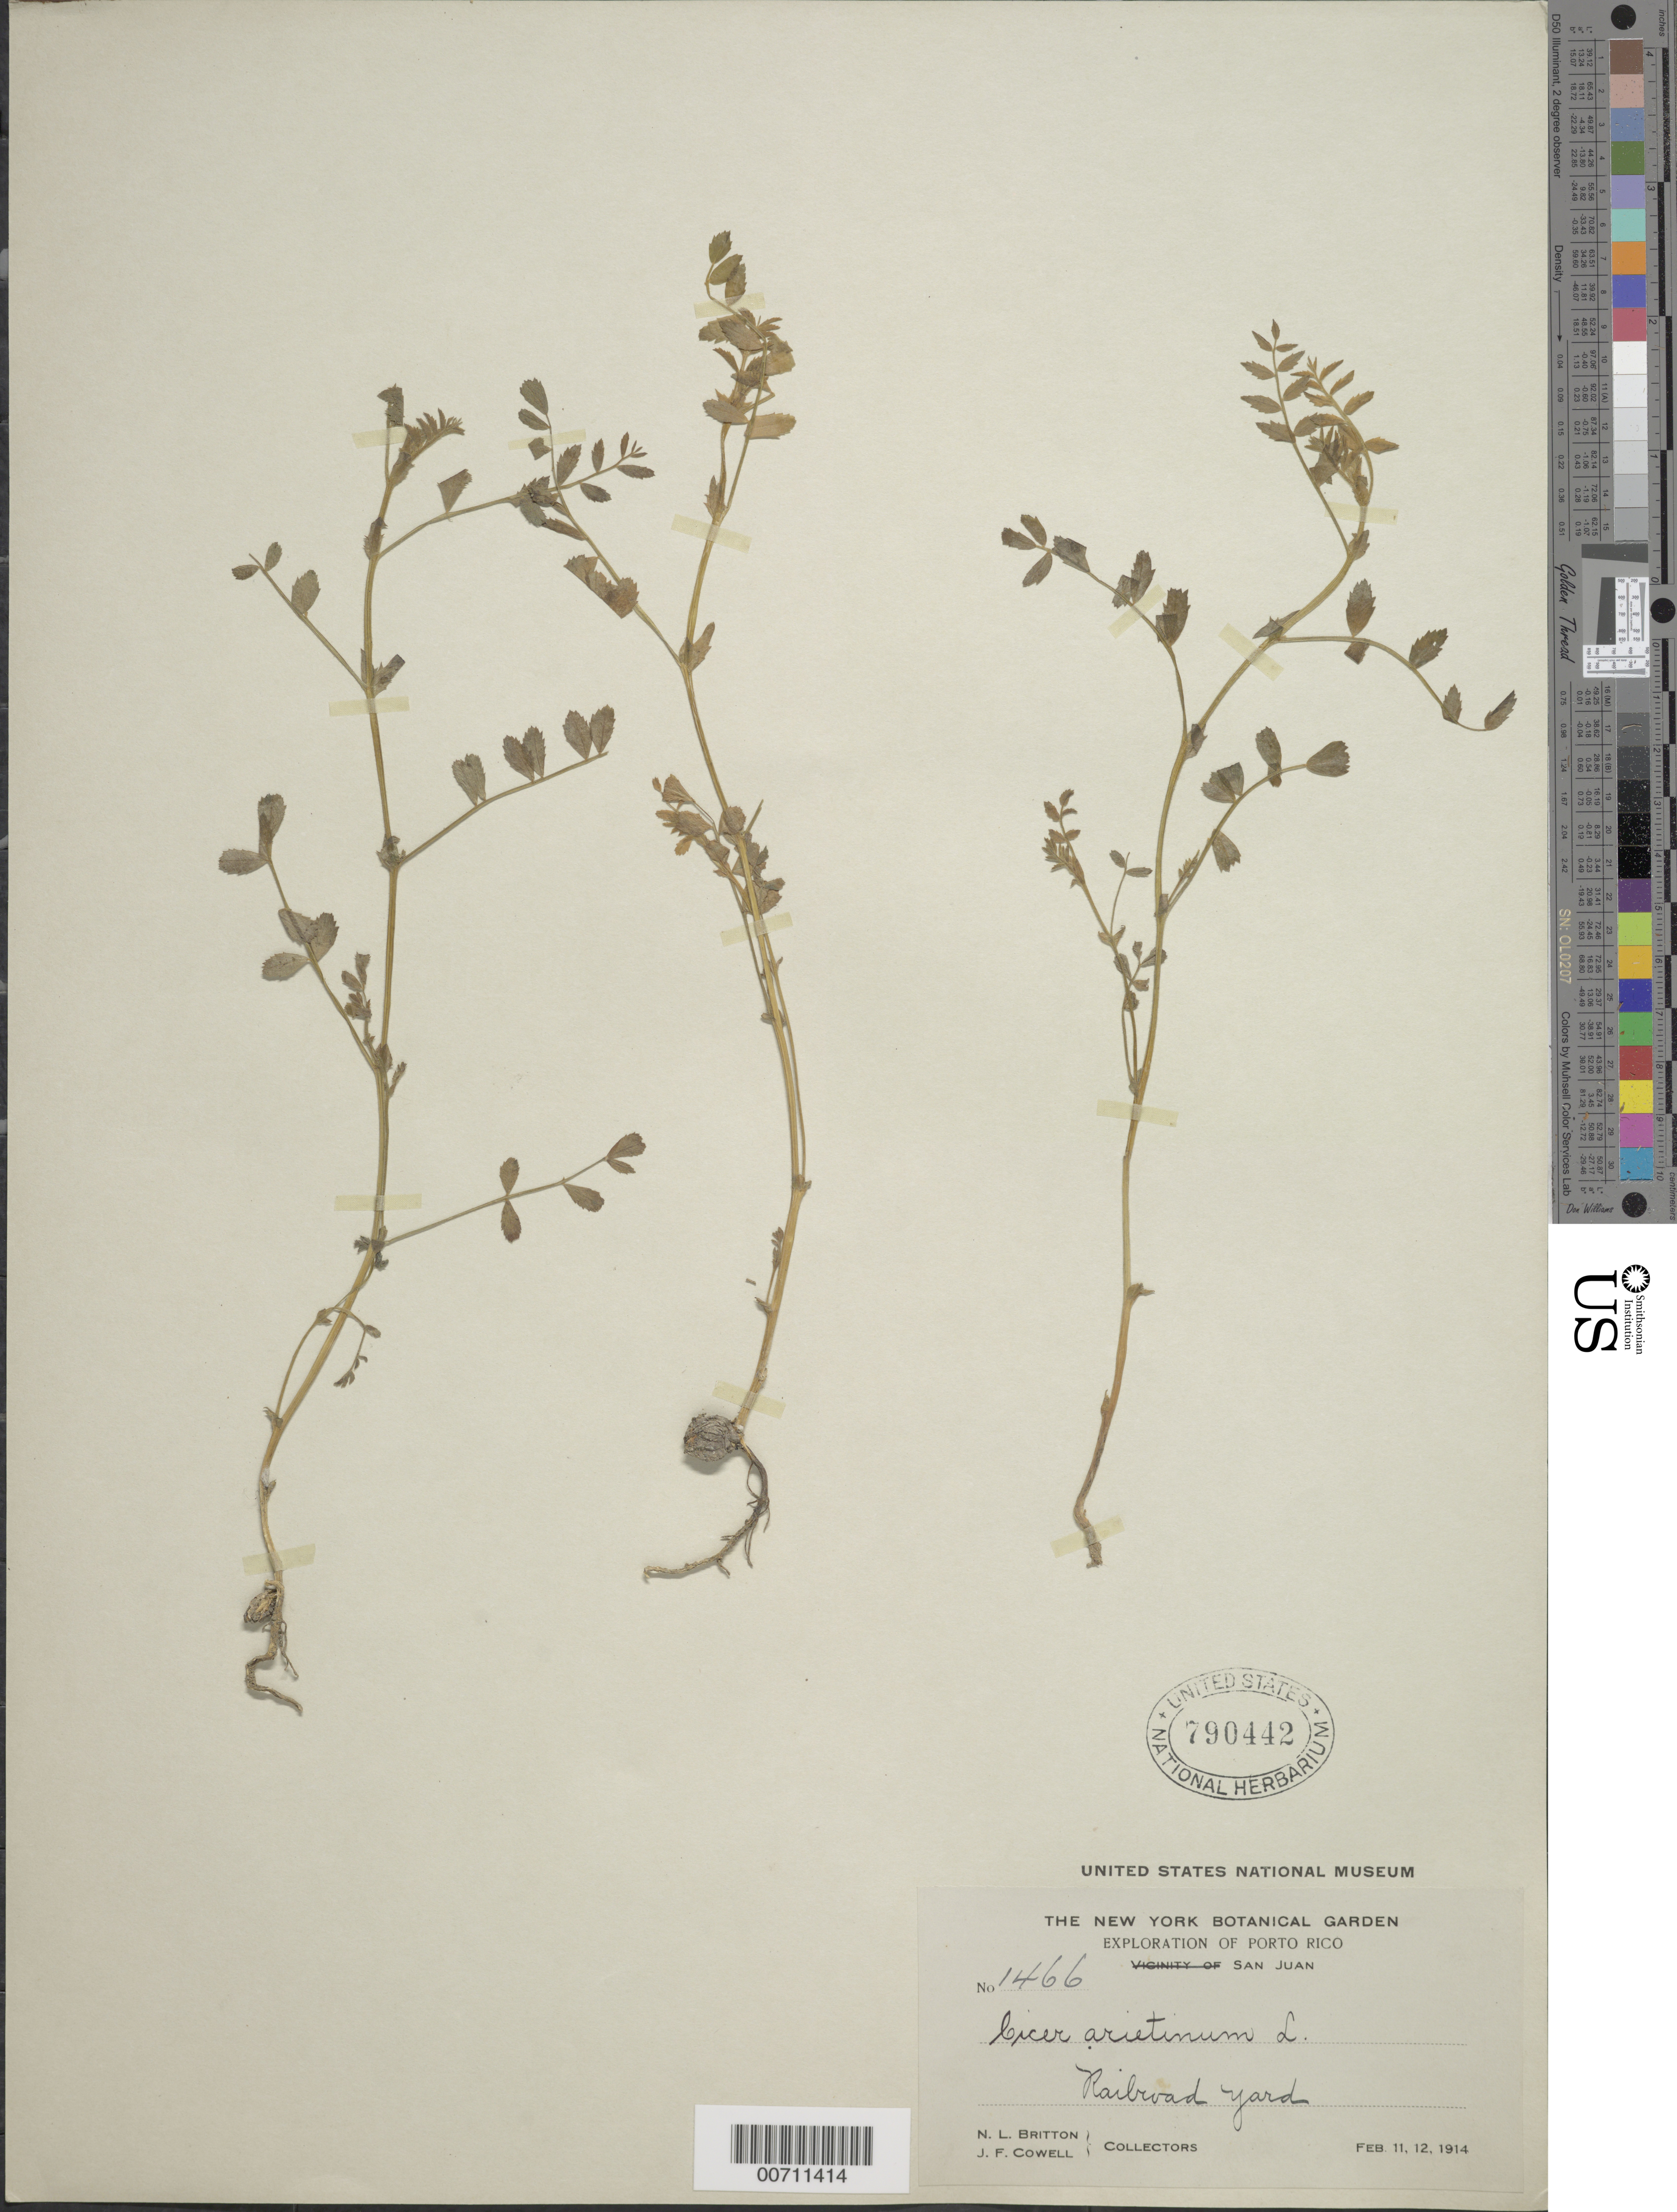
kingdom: Plantae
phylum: Tracheophyta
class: Magnoliopsida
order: Fabales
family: Fabaceae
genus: Cicer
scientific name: Cicer arietinum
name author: L.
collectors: N. Britton & J. F. Cowell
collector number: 1466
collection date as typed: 11 Feb 1914 to 12 Feb 1914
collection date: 1914-02-11/1914-02-12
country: Puerto Rico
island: Greater Antilles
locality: San Juan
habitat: Railroad Yard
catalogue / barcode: US 790442